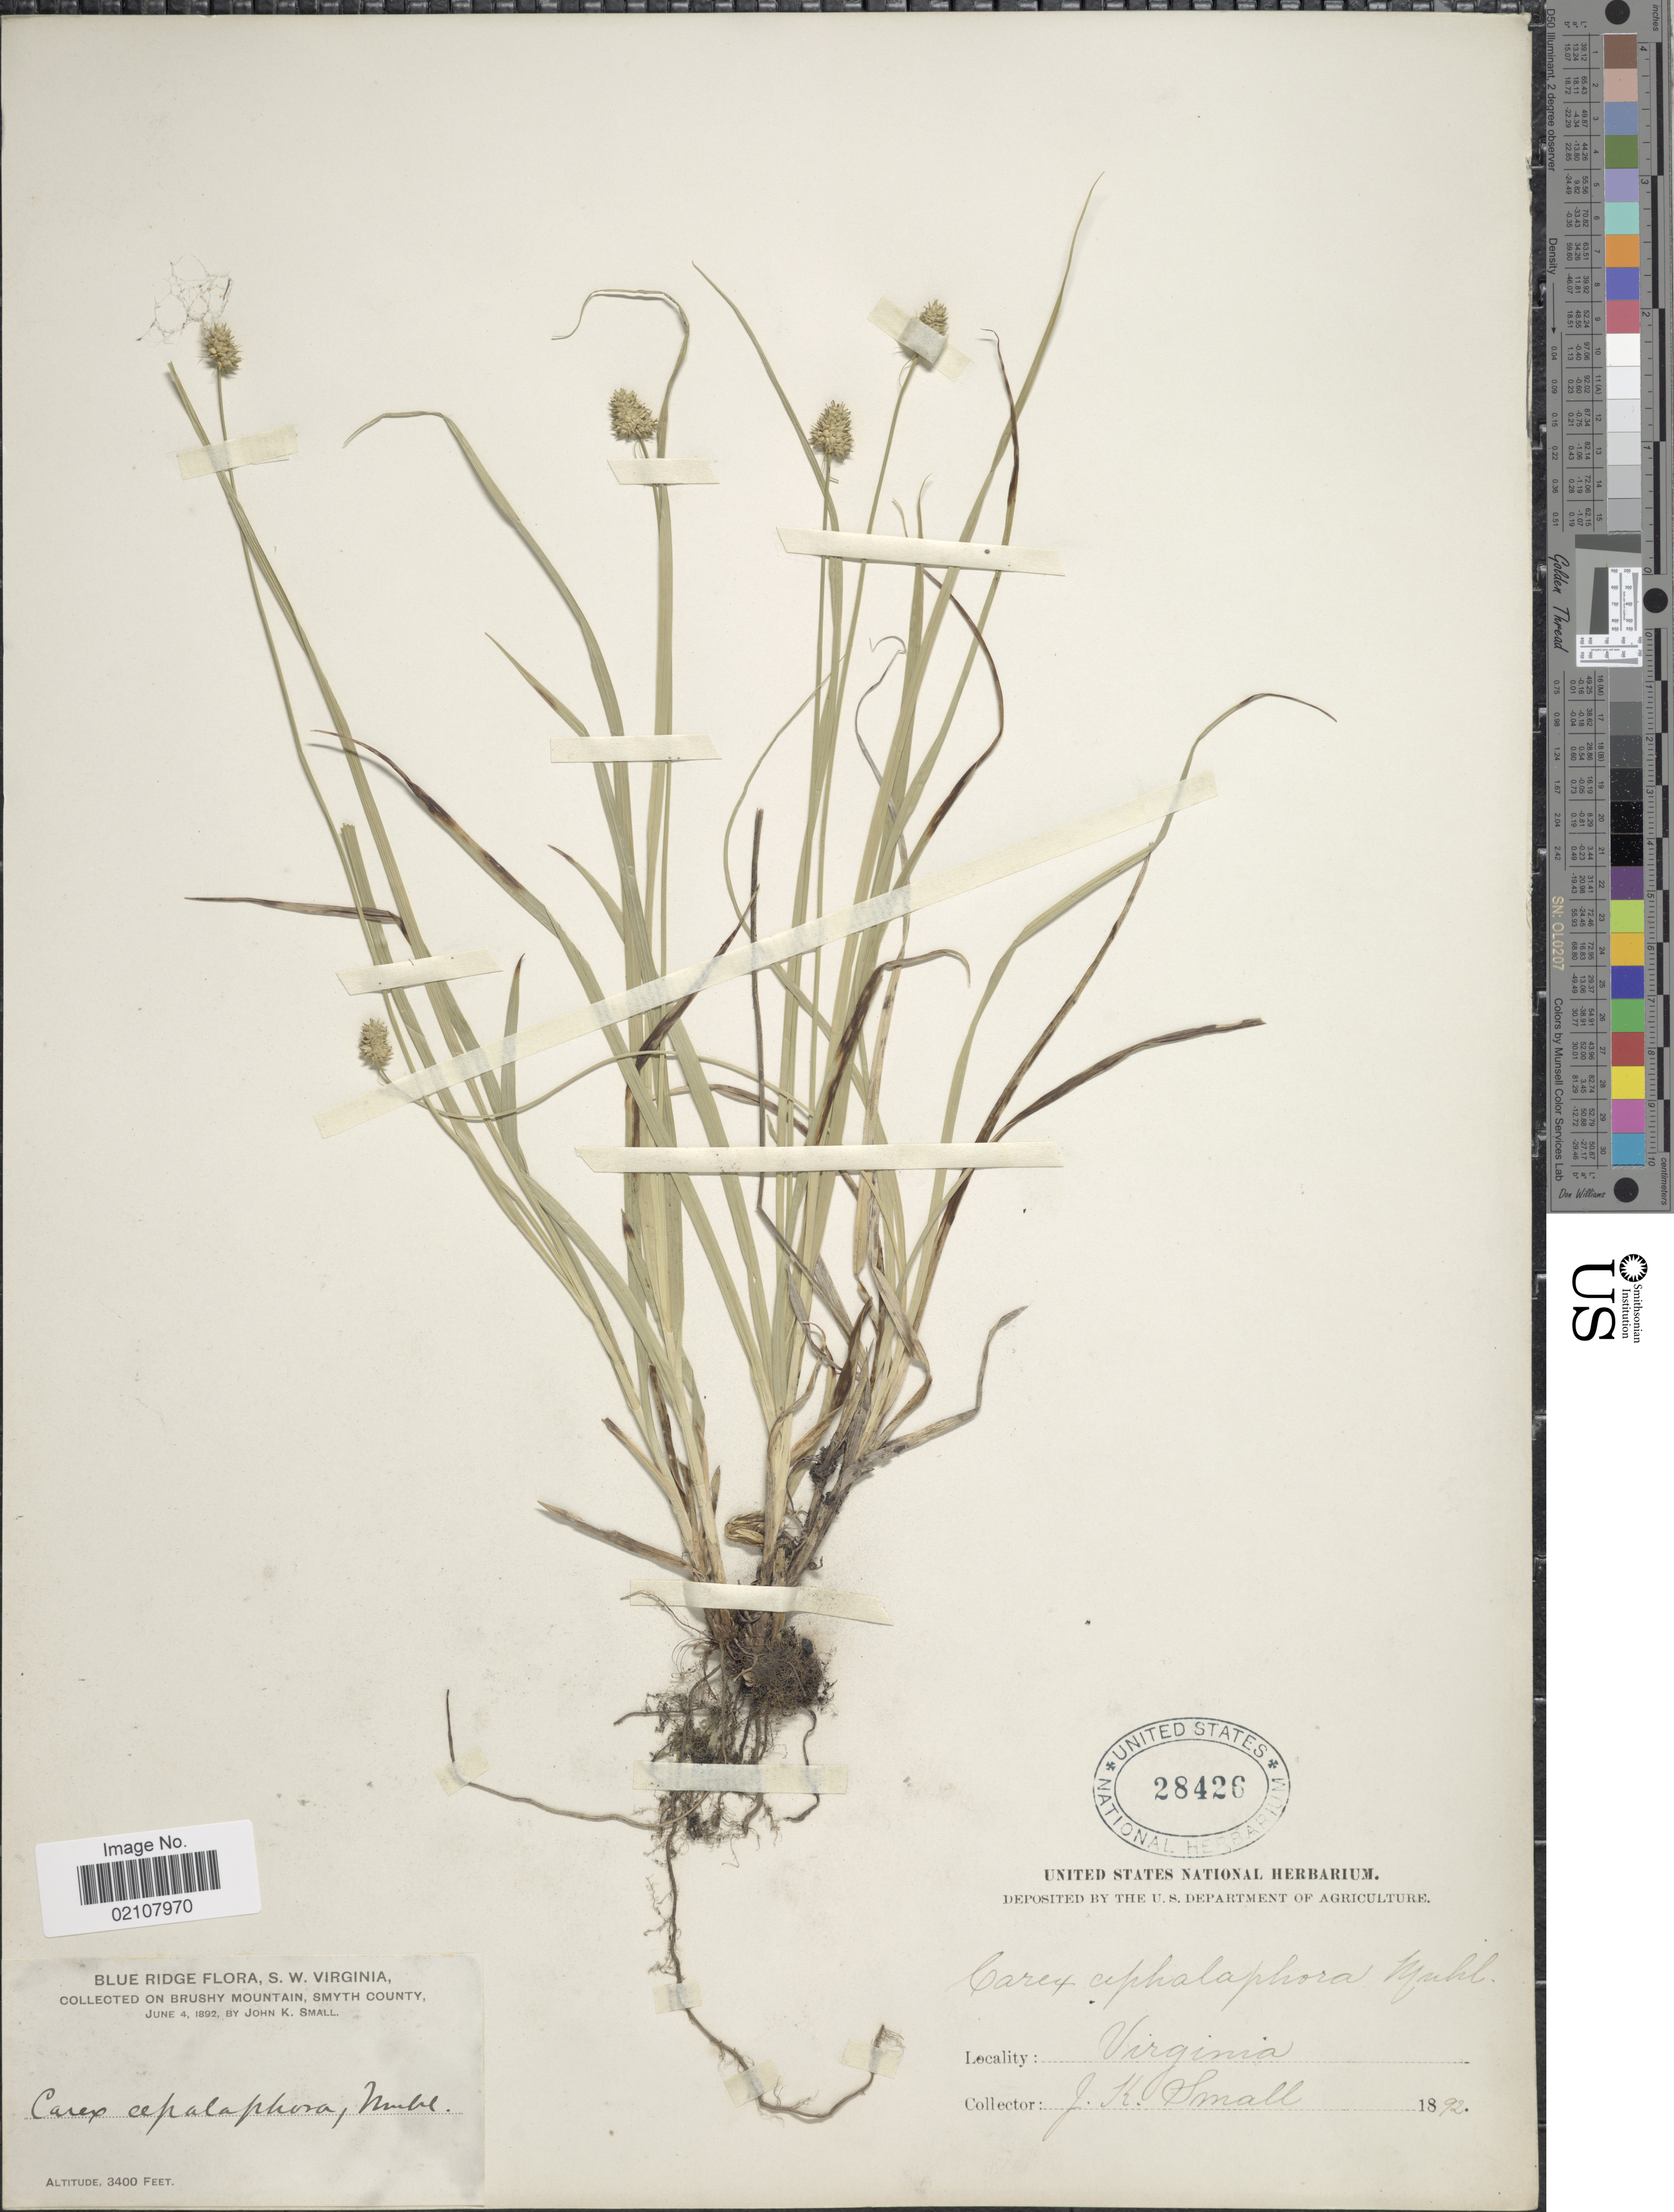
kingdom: Plantae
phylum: Tracheophyta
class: Liliopsida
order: Poales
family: Cyperaceae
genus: Carex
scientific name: Carex cephalophora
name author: Muhl. ex Willd.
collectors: J. K. Small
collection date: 1892-06-04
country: United States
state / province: Virginia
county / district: Smyth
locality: Blue Ridge, S.W. Virginia, On Brushy Mountain, Smyth County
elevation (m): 1036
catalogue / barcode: US 28426